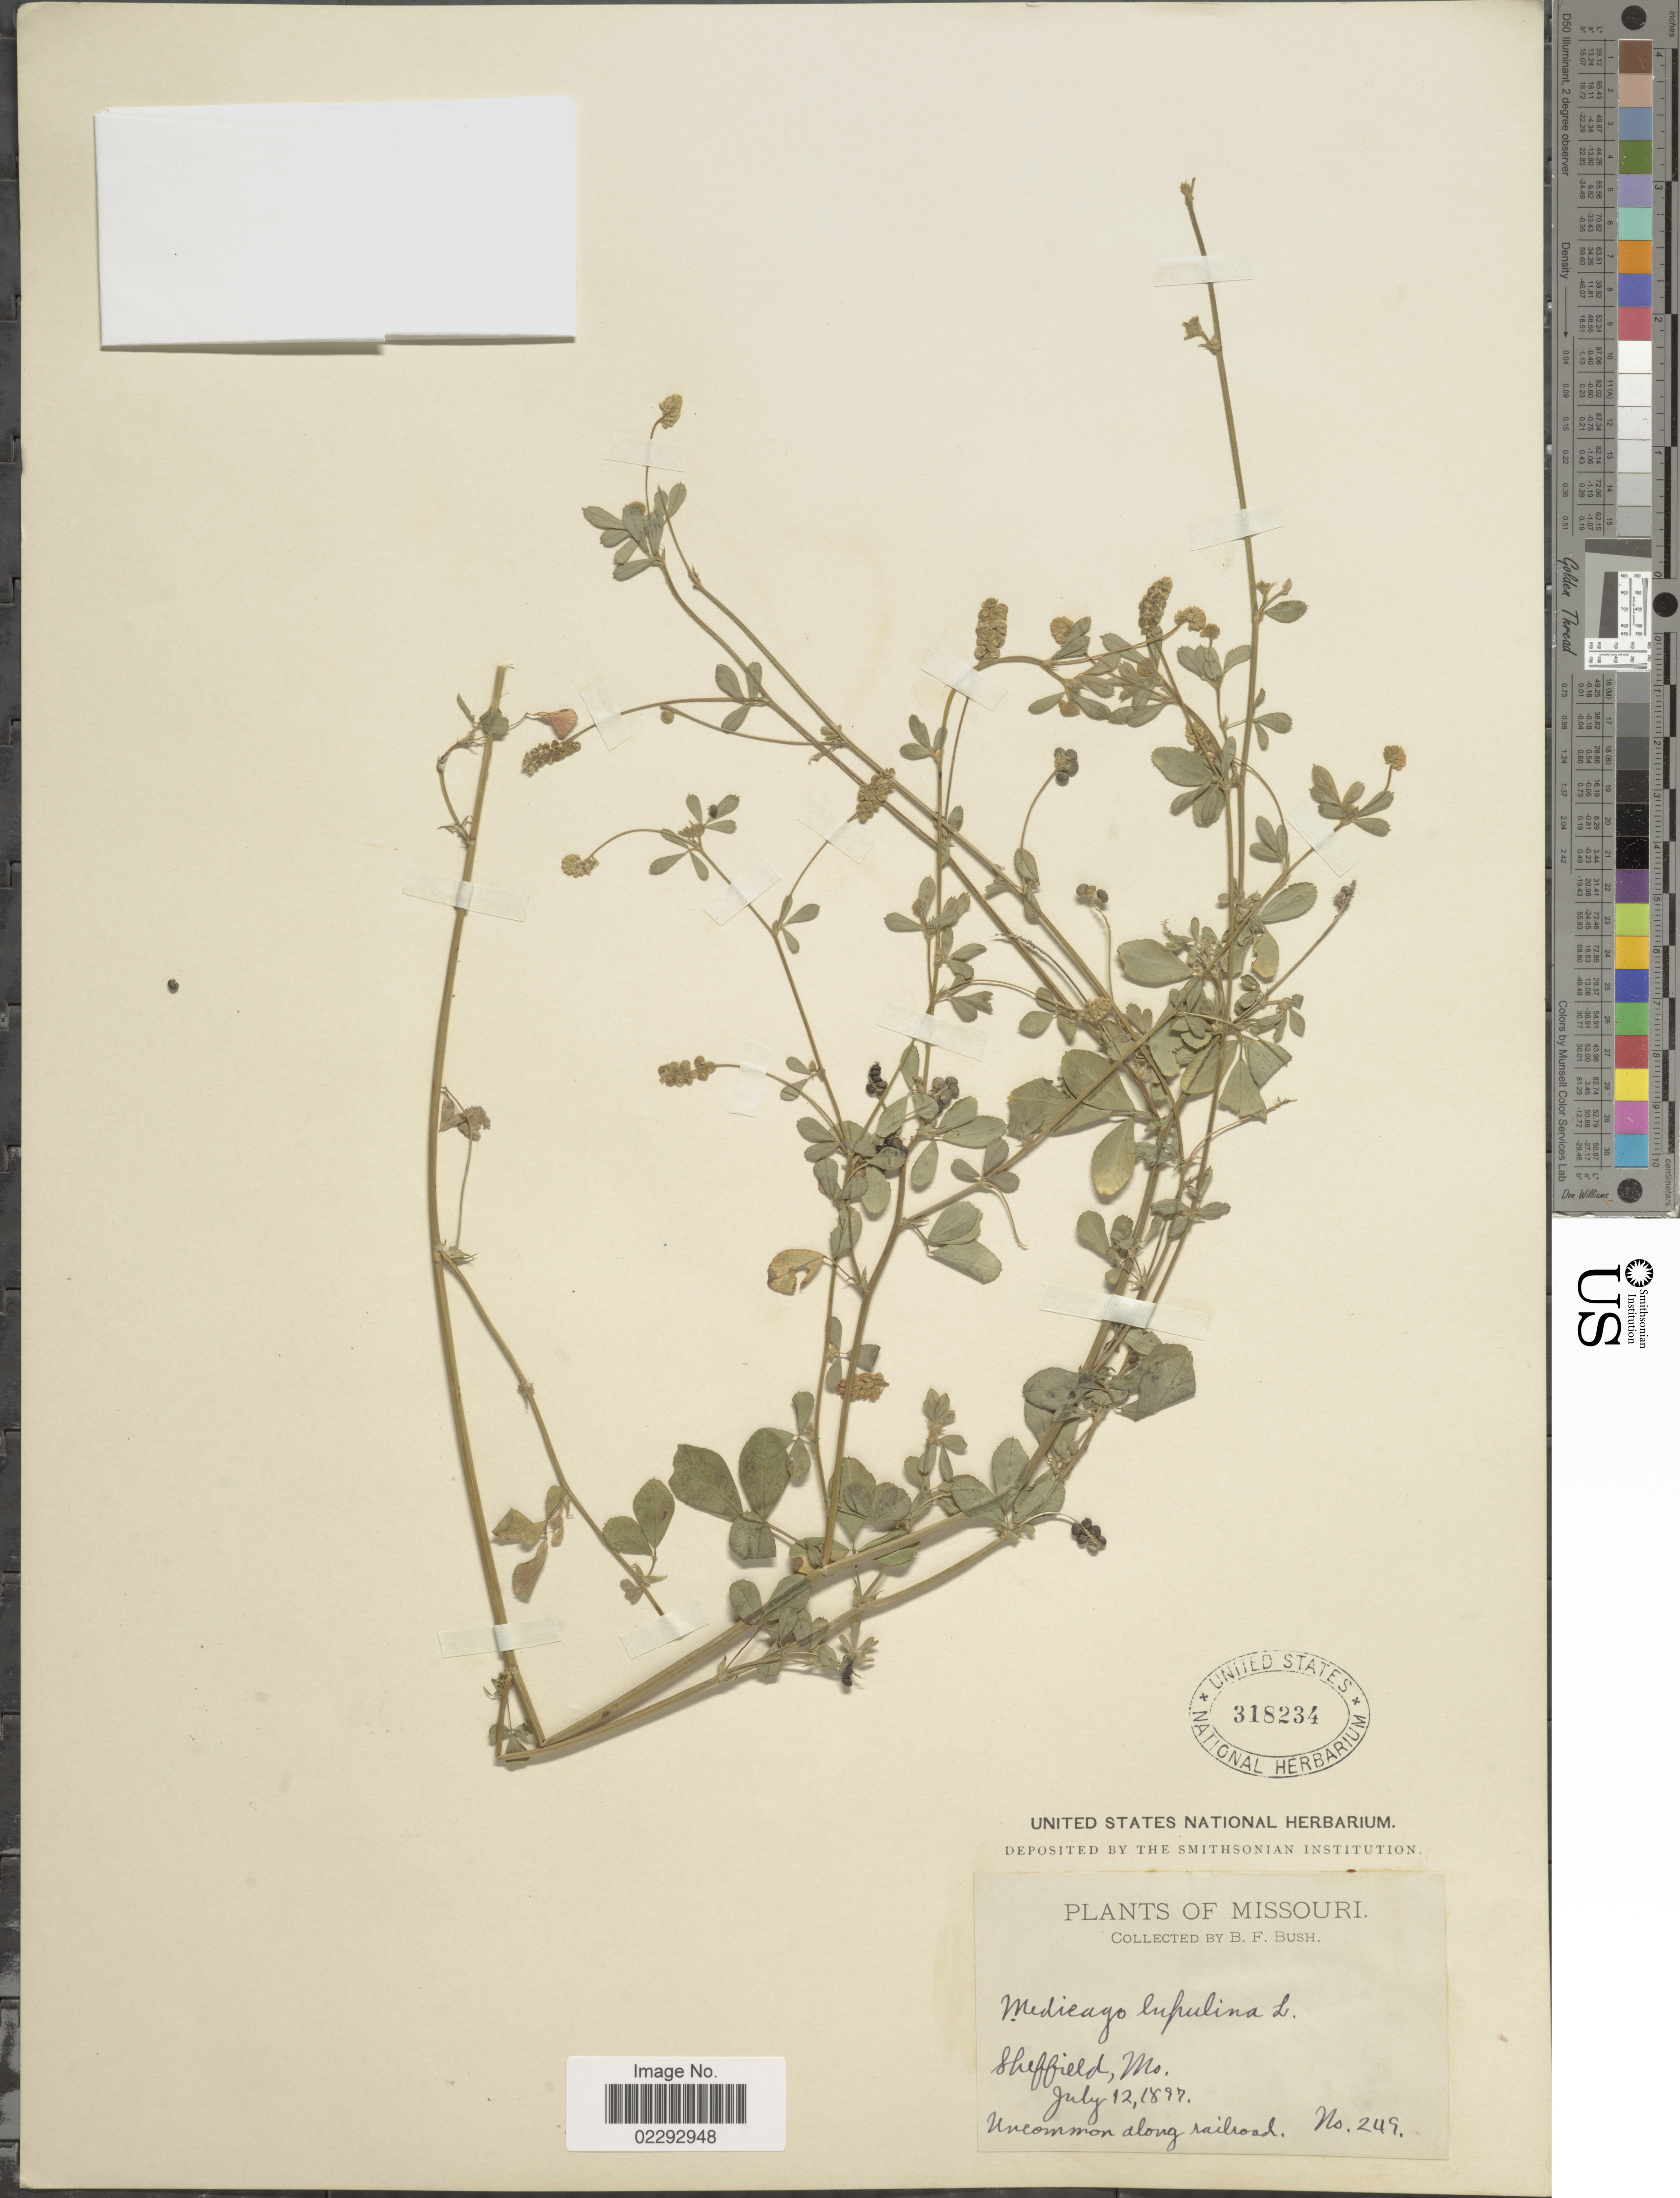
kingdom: Plantae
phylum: Tracheophyta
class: Magnoliopsida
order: Fabales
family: Fabaceae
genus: Medicago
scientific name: Medicago lupulina var. lupulina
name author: L.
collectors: B. F. Bush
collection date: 1897-07-12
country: United States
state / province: Missouri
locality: Missouri, Sheffield Mo.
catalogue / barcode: US 318234